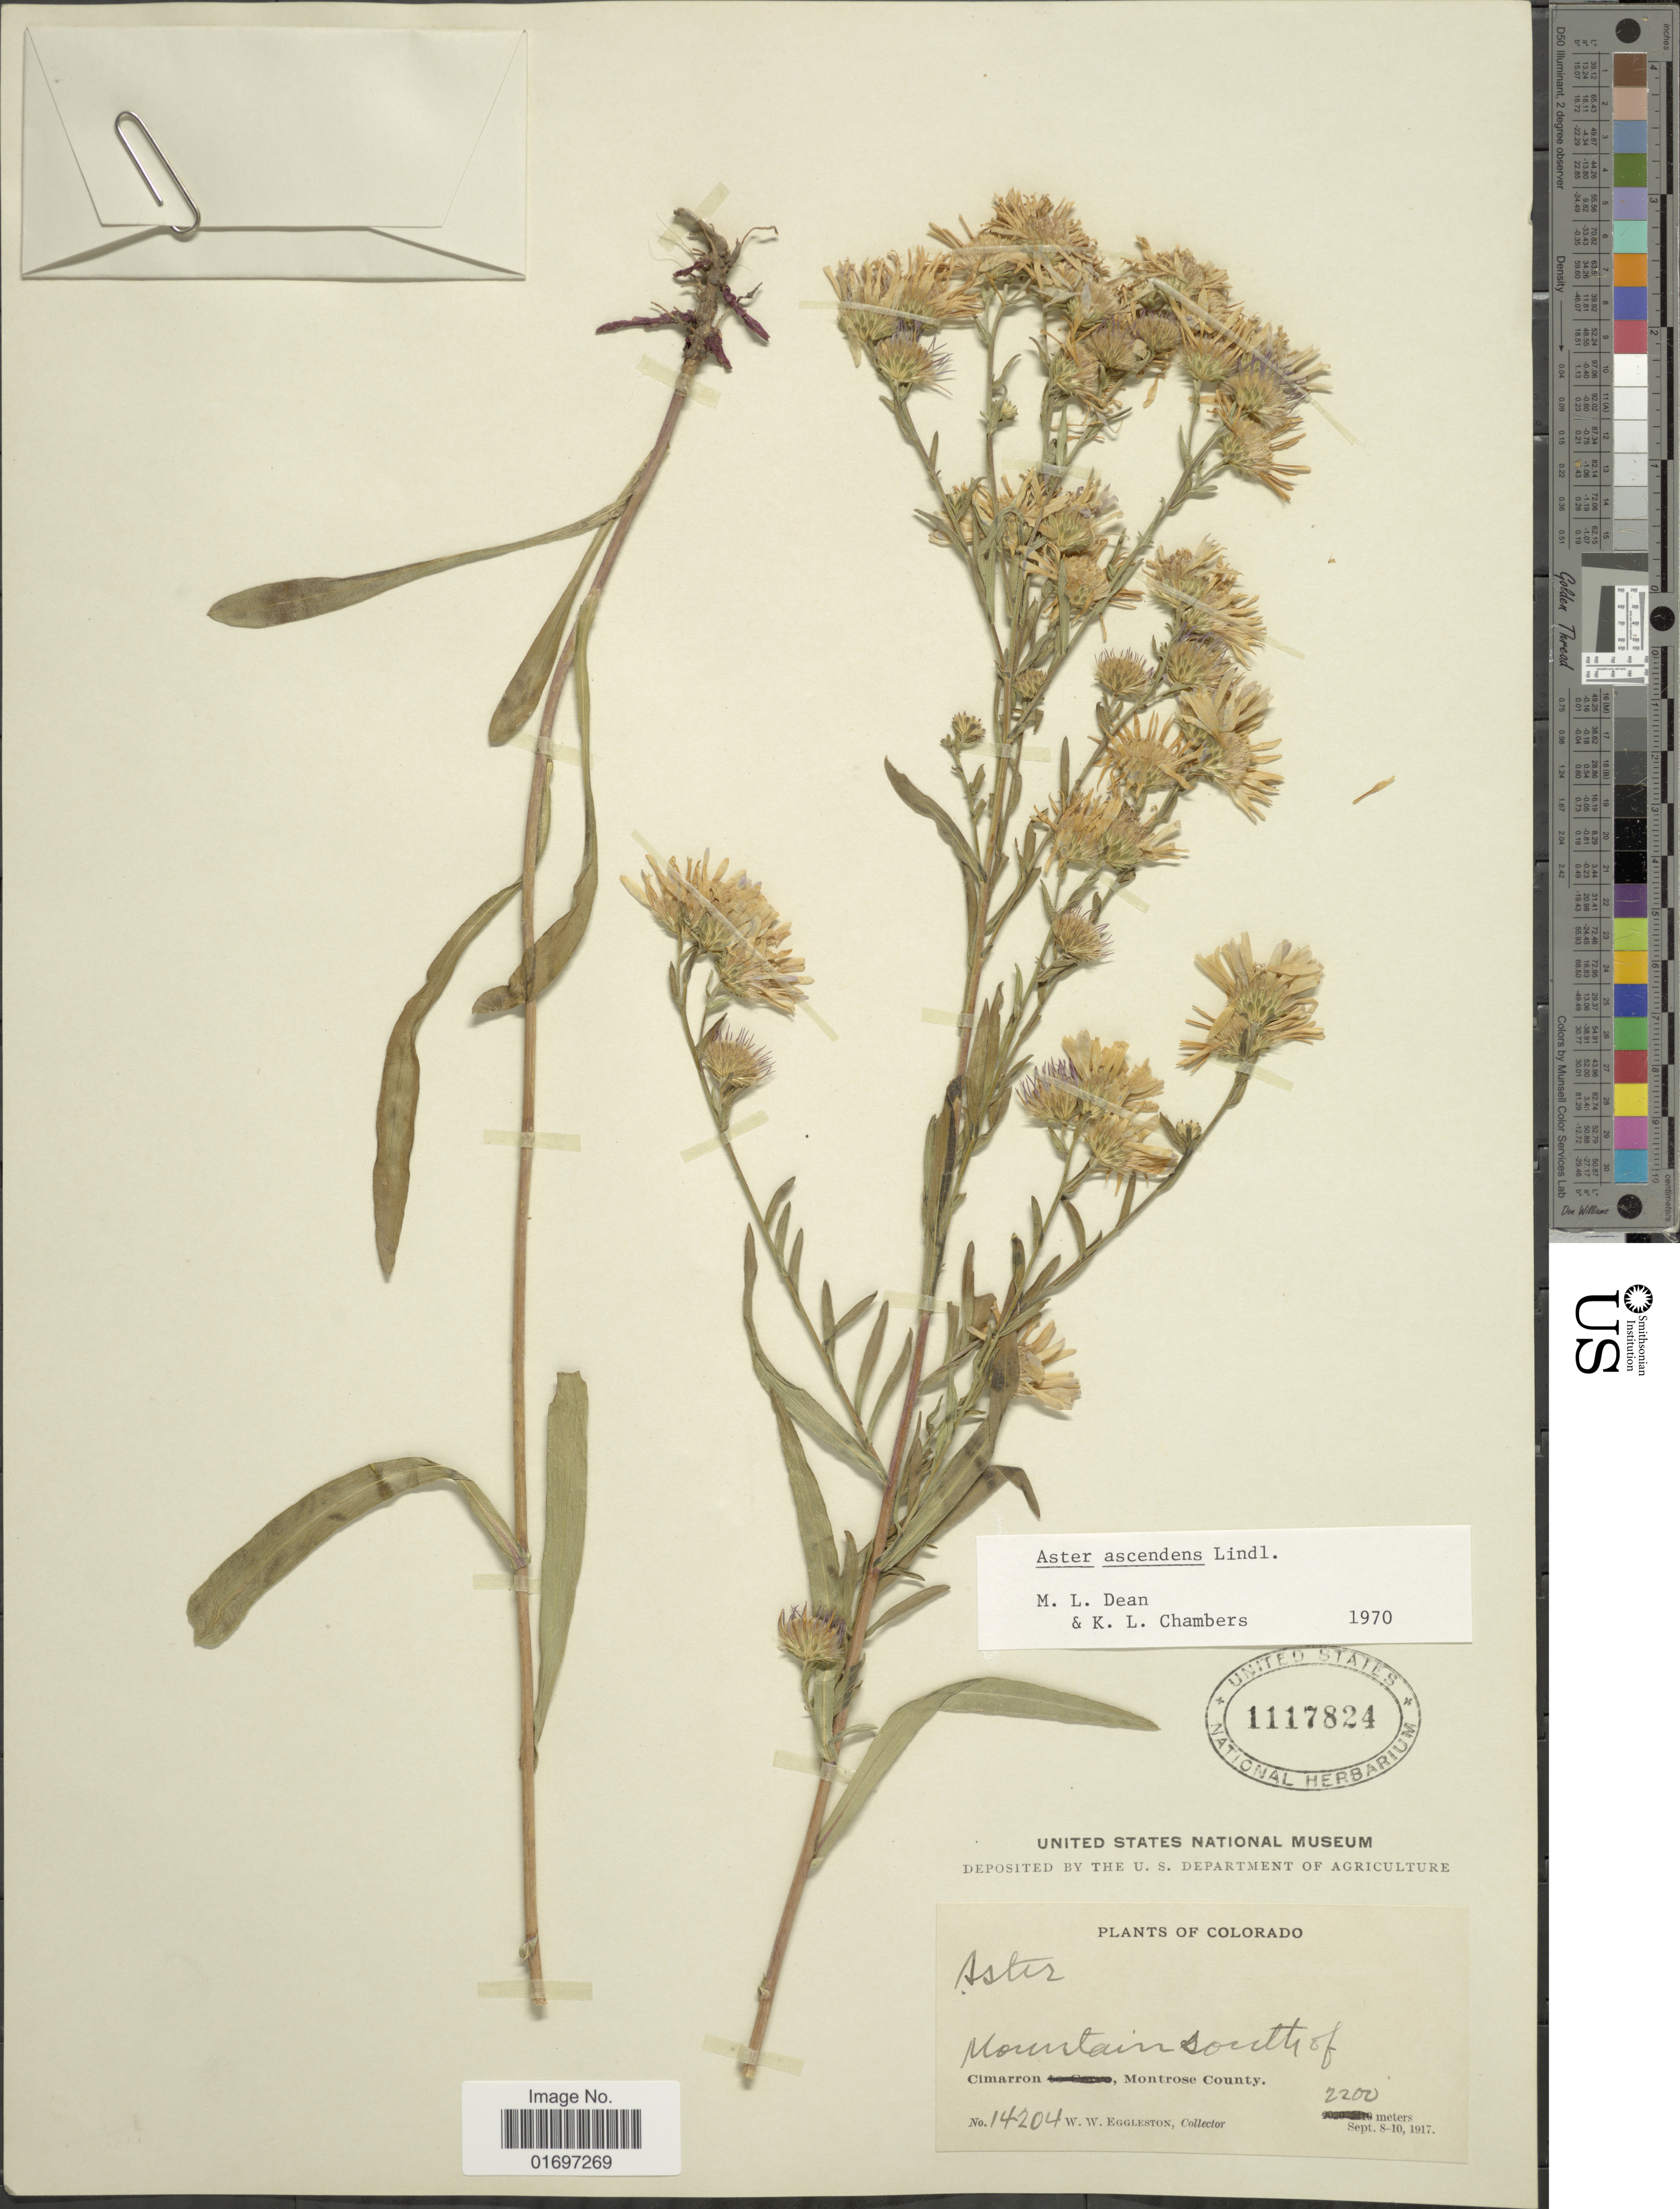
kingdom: Plantae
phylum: Tracheophyta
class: Magnoliopsida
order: Asterales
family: Asteraceae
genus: Symphyotrichum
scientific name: Symphyotrichum ascendens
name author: (Lindl.) G.L. Nesom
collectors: W. W. Eggleston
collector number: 14204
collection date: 1917-09-08/1917-09-10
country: United States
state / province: Colorado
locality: Colorado. Mountain south of Cimarron, Montrose County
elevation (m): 2200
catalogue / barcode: US 1117824